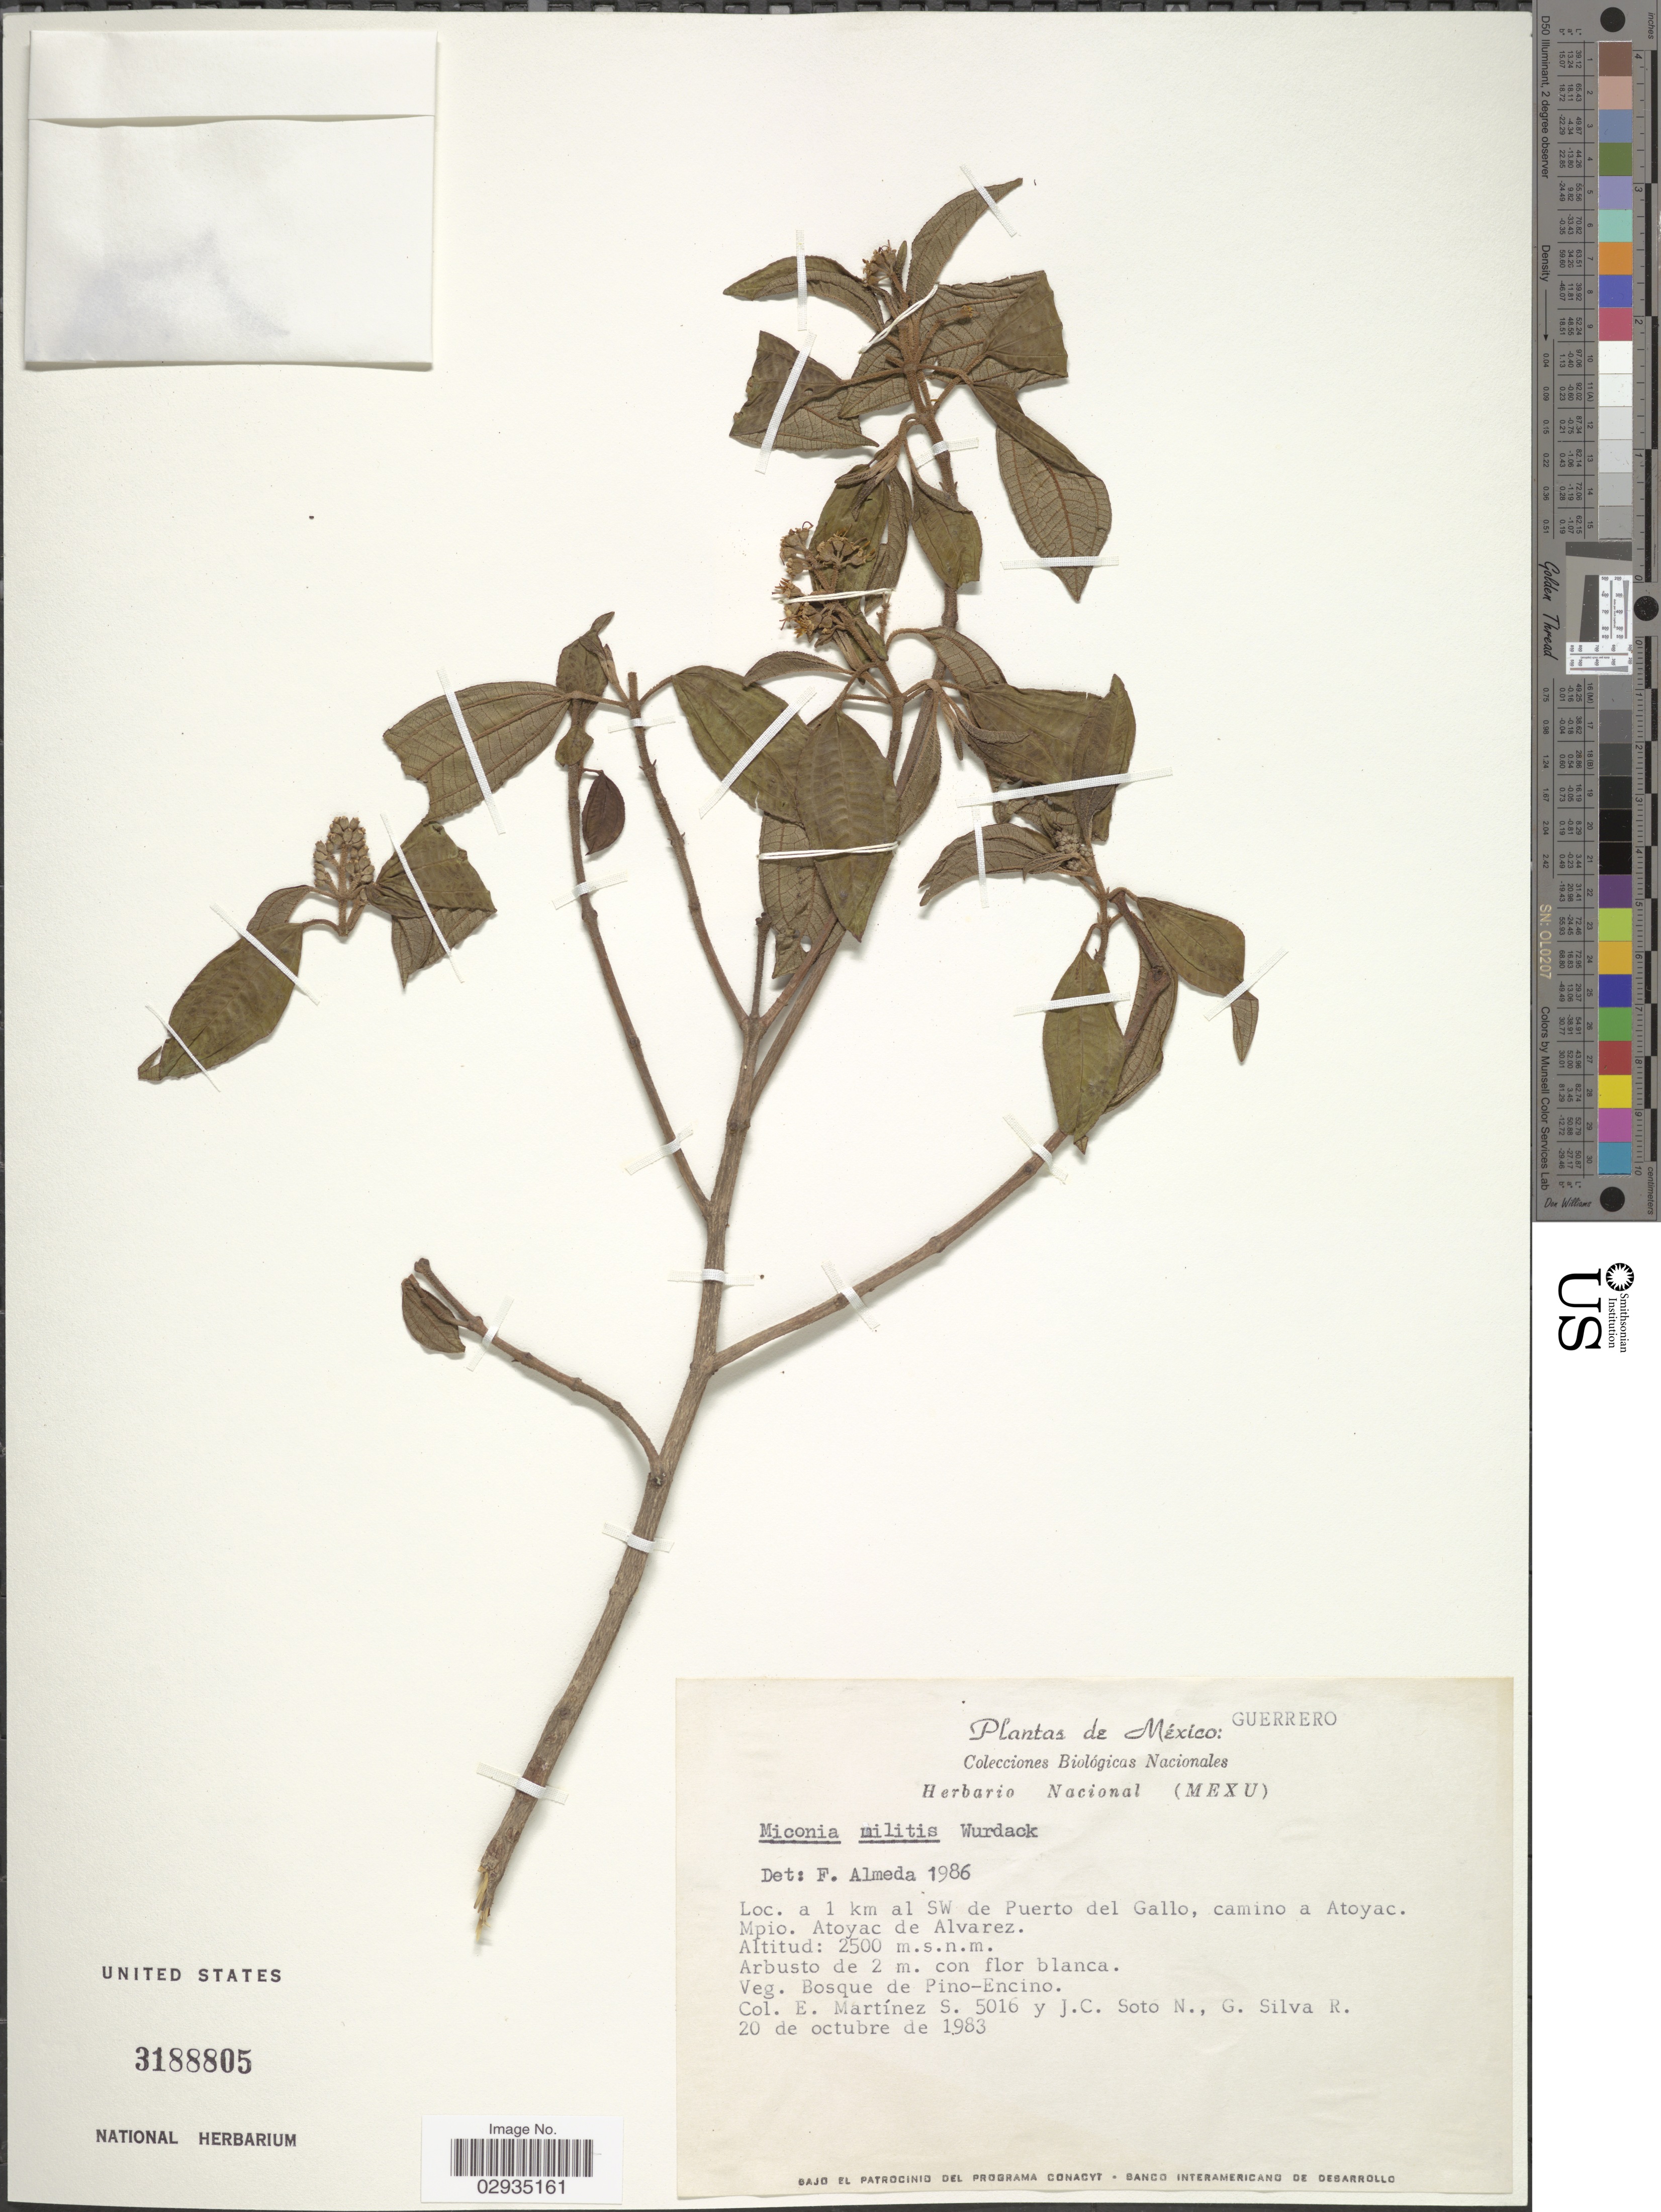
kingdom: Plantae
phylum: Tracheophyta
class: Magnoliopsida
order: Myrtales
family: Melastomataceae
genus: Miconia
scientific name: Miconia militis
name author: Wurdack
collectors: E. M. Martínez S., J. C. Soto Núñez & G. Silva R.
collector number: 5016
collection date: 1983-10-20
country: Mexico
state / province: Guerrero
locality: A 1 km al SW de Puerto del Gallo, camino a Atoyac. Mpio. Atoyac de Alvarez.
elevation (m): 2500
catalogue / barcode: US 3188805